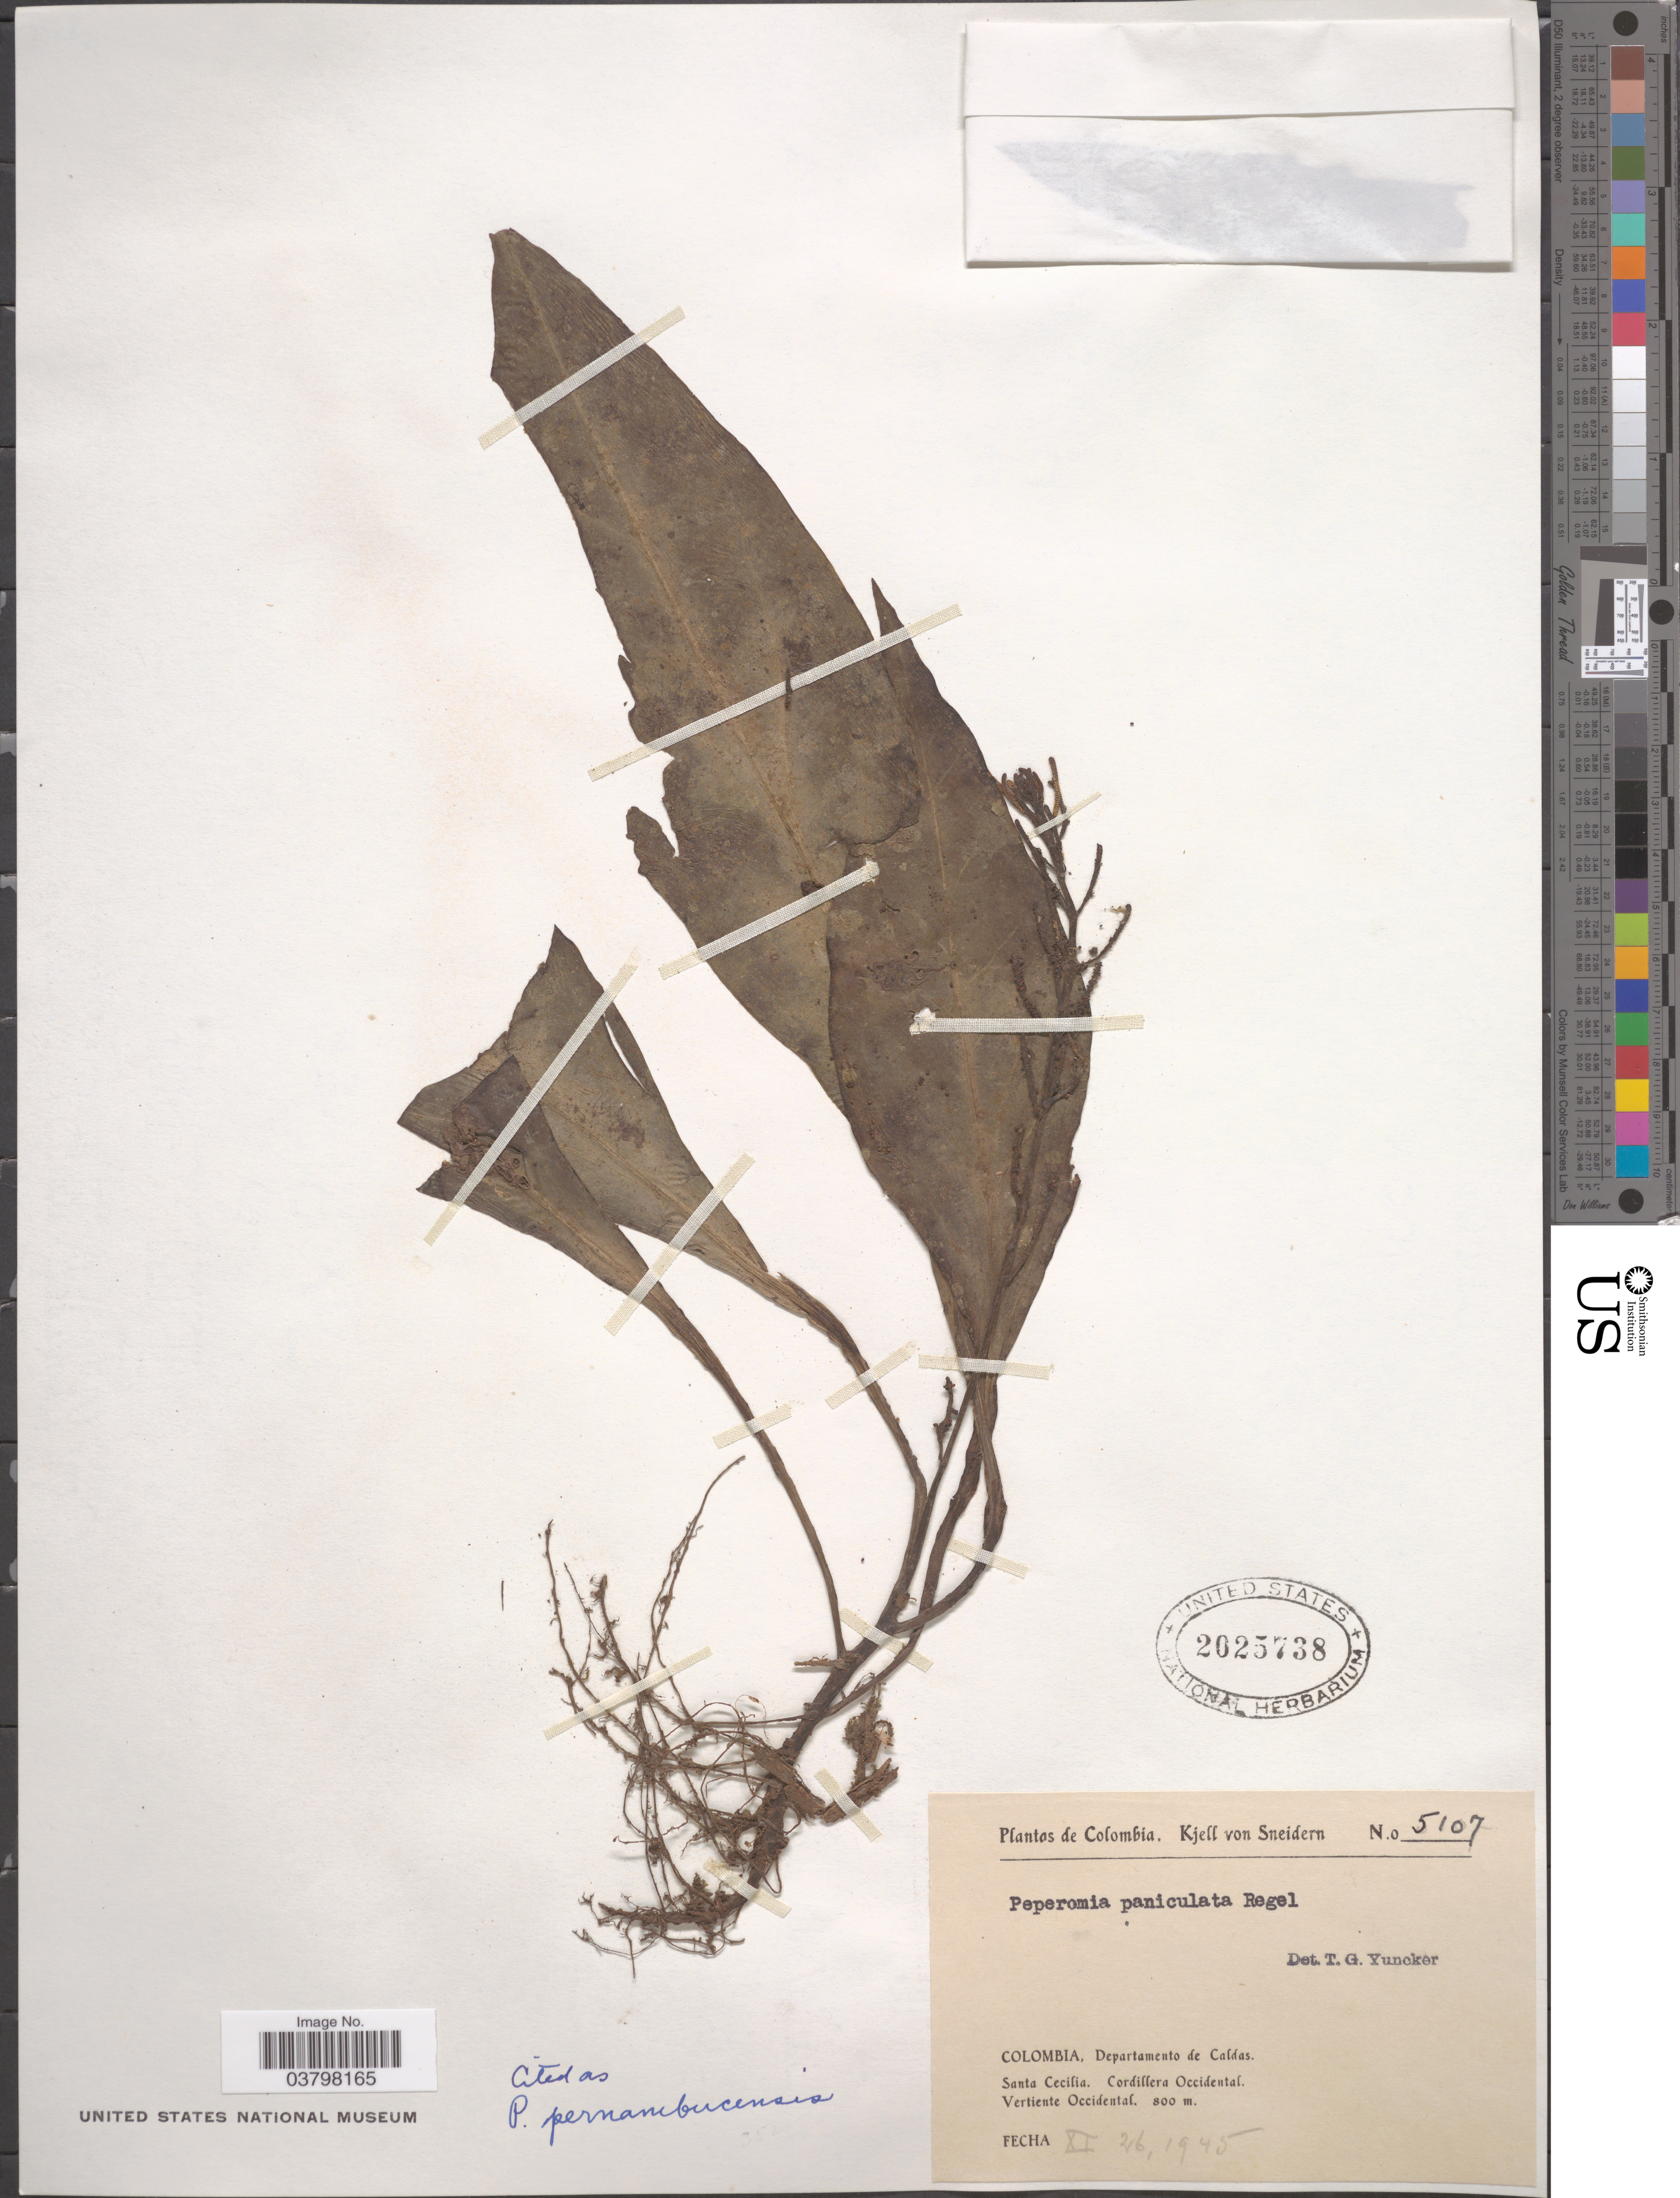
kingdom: Plantae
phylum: Tracheophyta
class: Magnoliopsida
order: Piperales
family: Piperaceae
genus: Peperomia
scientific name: Peperomia pernambucensis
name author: Miq.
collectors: K. von Sneidern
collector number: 5107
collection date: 1945-11-26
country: Colombia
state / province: Caldas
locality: Departamento de Caldas. Santa Cecilia. Cordillera Occidental. Vertiente Occidental.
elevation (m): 800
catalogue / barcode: US 2025738